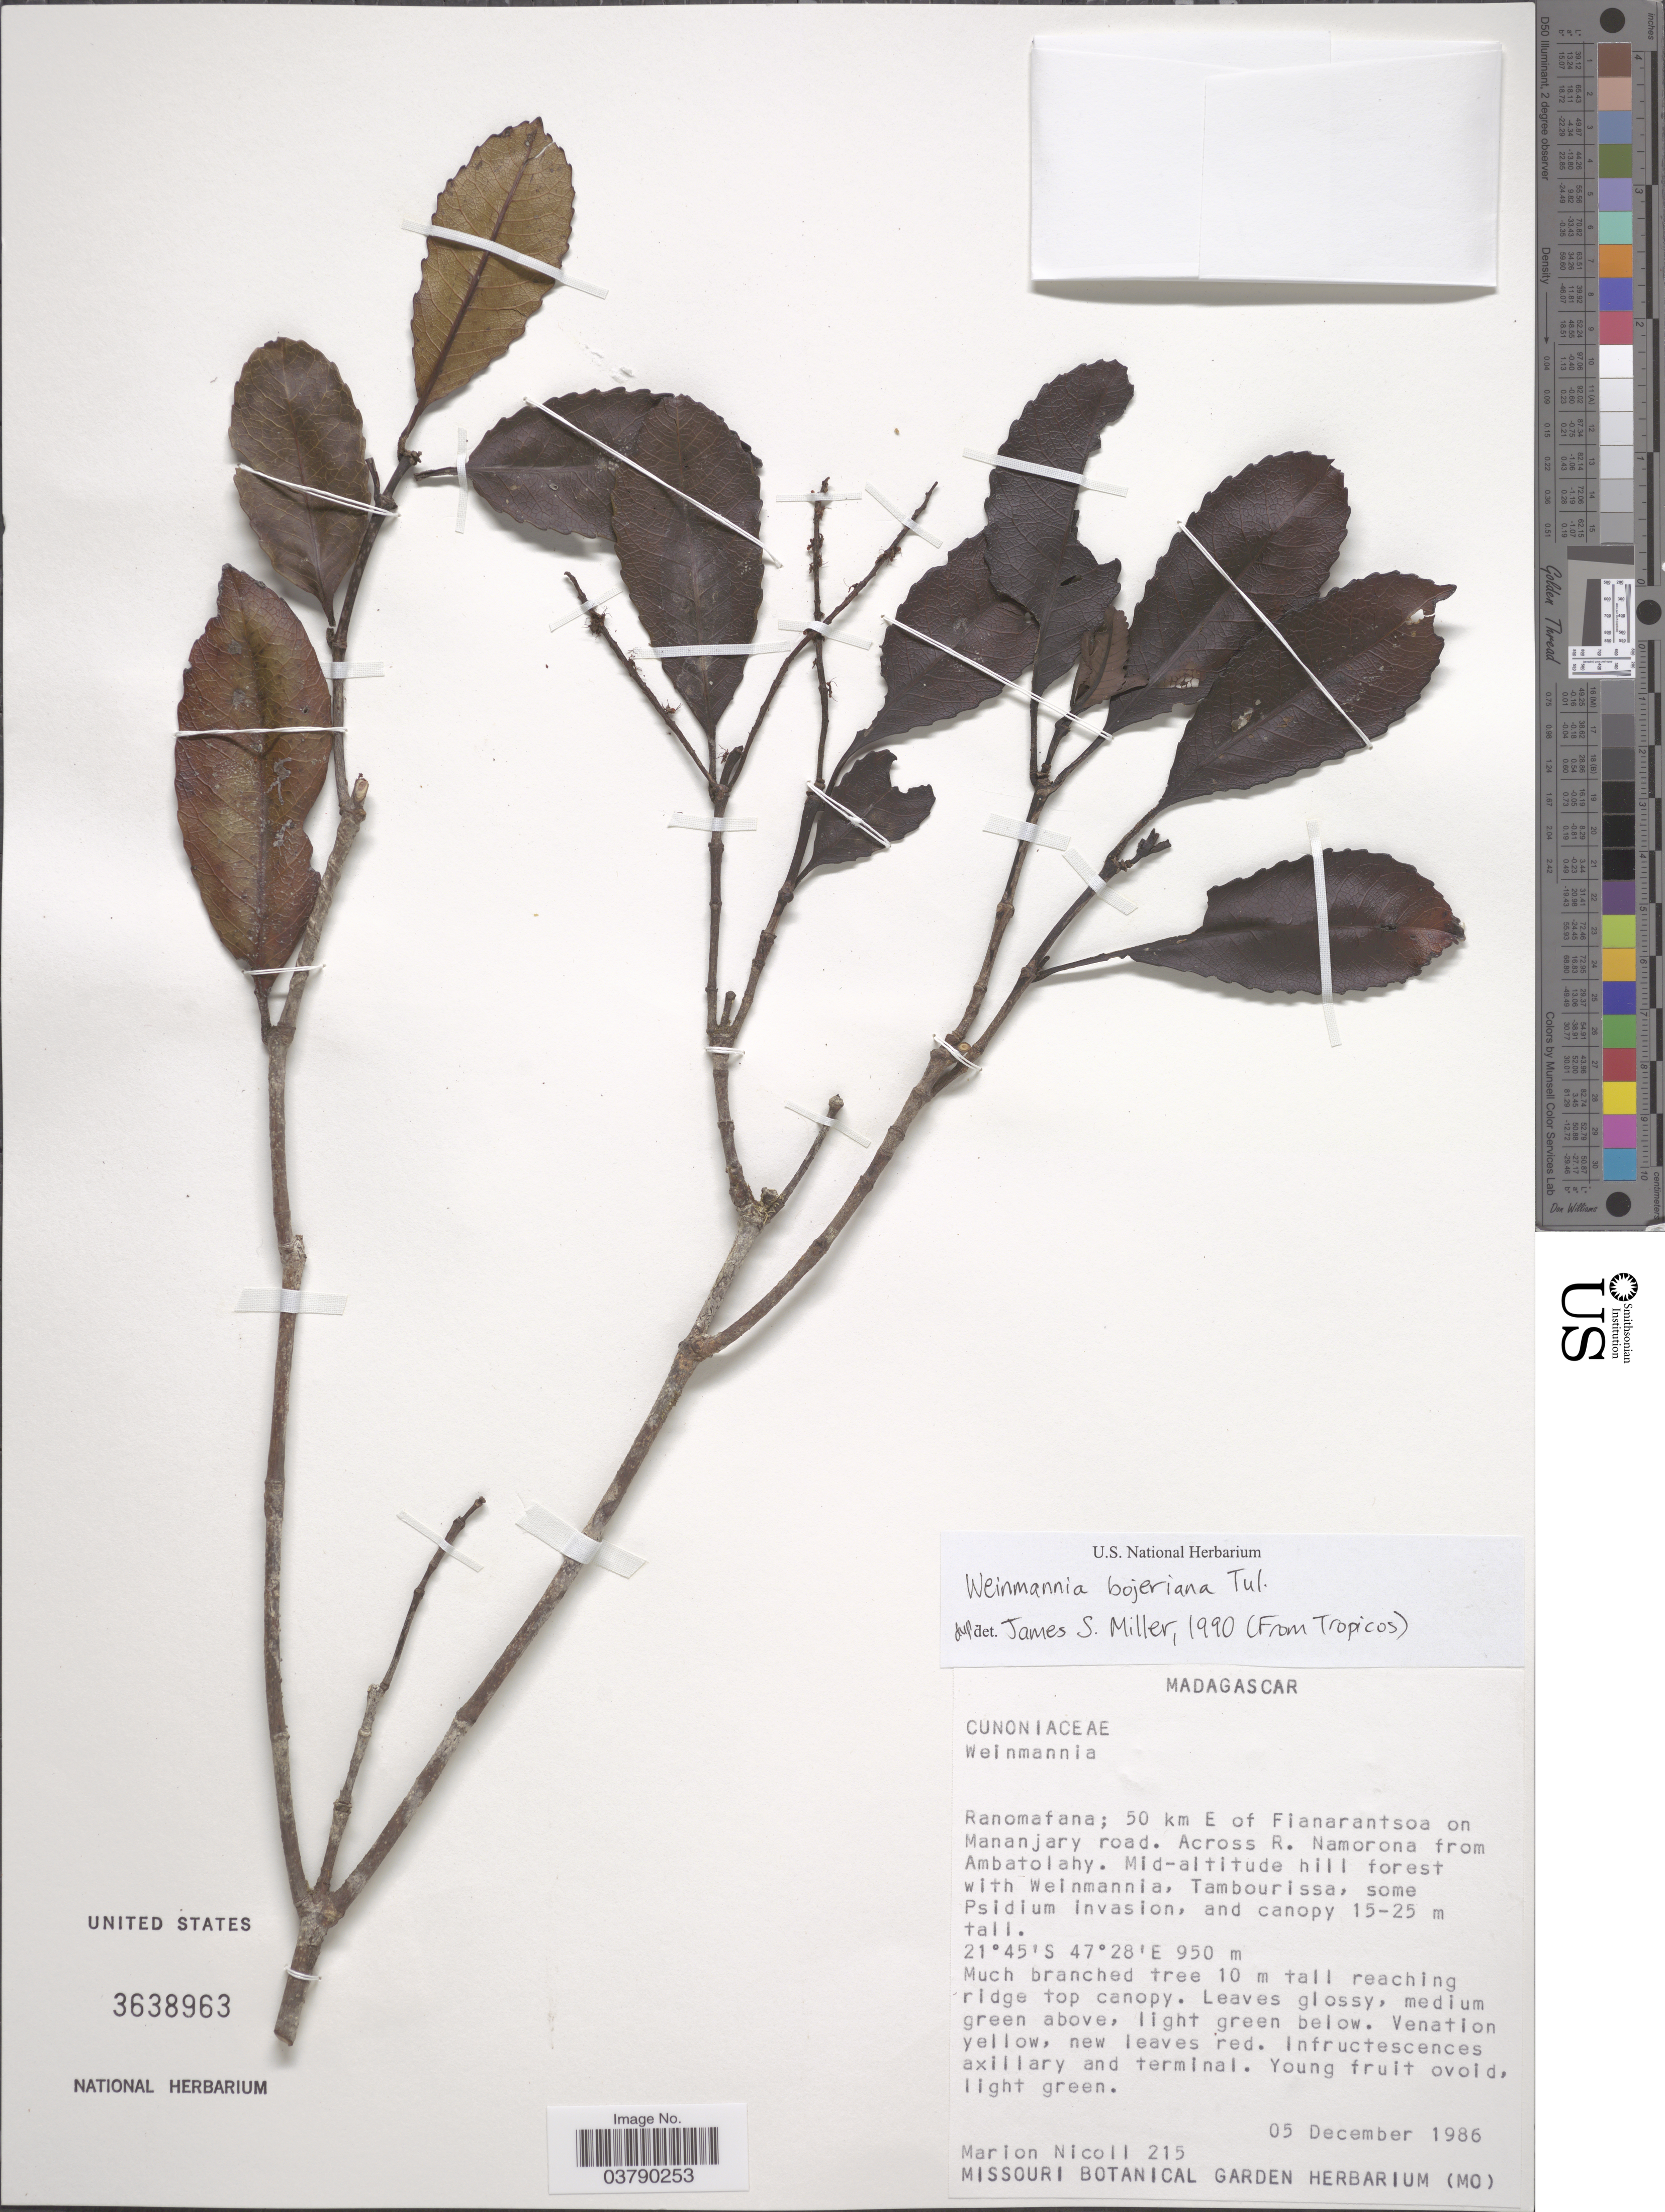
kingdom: Plantae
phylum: Tracheophyta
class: Magnoliopsida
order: Oxalidales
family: Cunoniaceae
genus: Pterophylla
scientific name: Pterophylla bojeriana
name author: (Tul.) J. Bradford & Z.S. Rogers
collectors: M. F. Nicoll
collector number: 215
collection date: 1986-12-05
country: Madagascar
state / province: Vatovavy Fitovinany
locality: Ranomafana; 50 km E of Fianarantsoa on Mananjary road. Across R. Namorona from Ambatolahy.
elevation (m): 950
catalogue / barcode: US 3638963